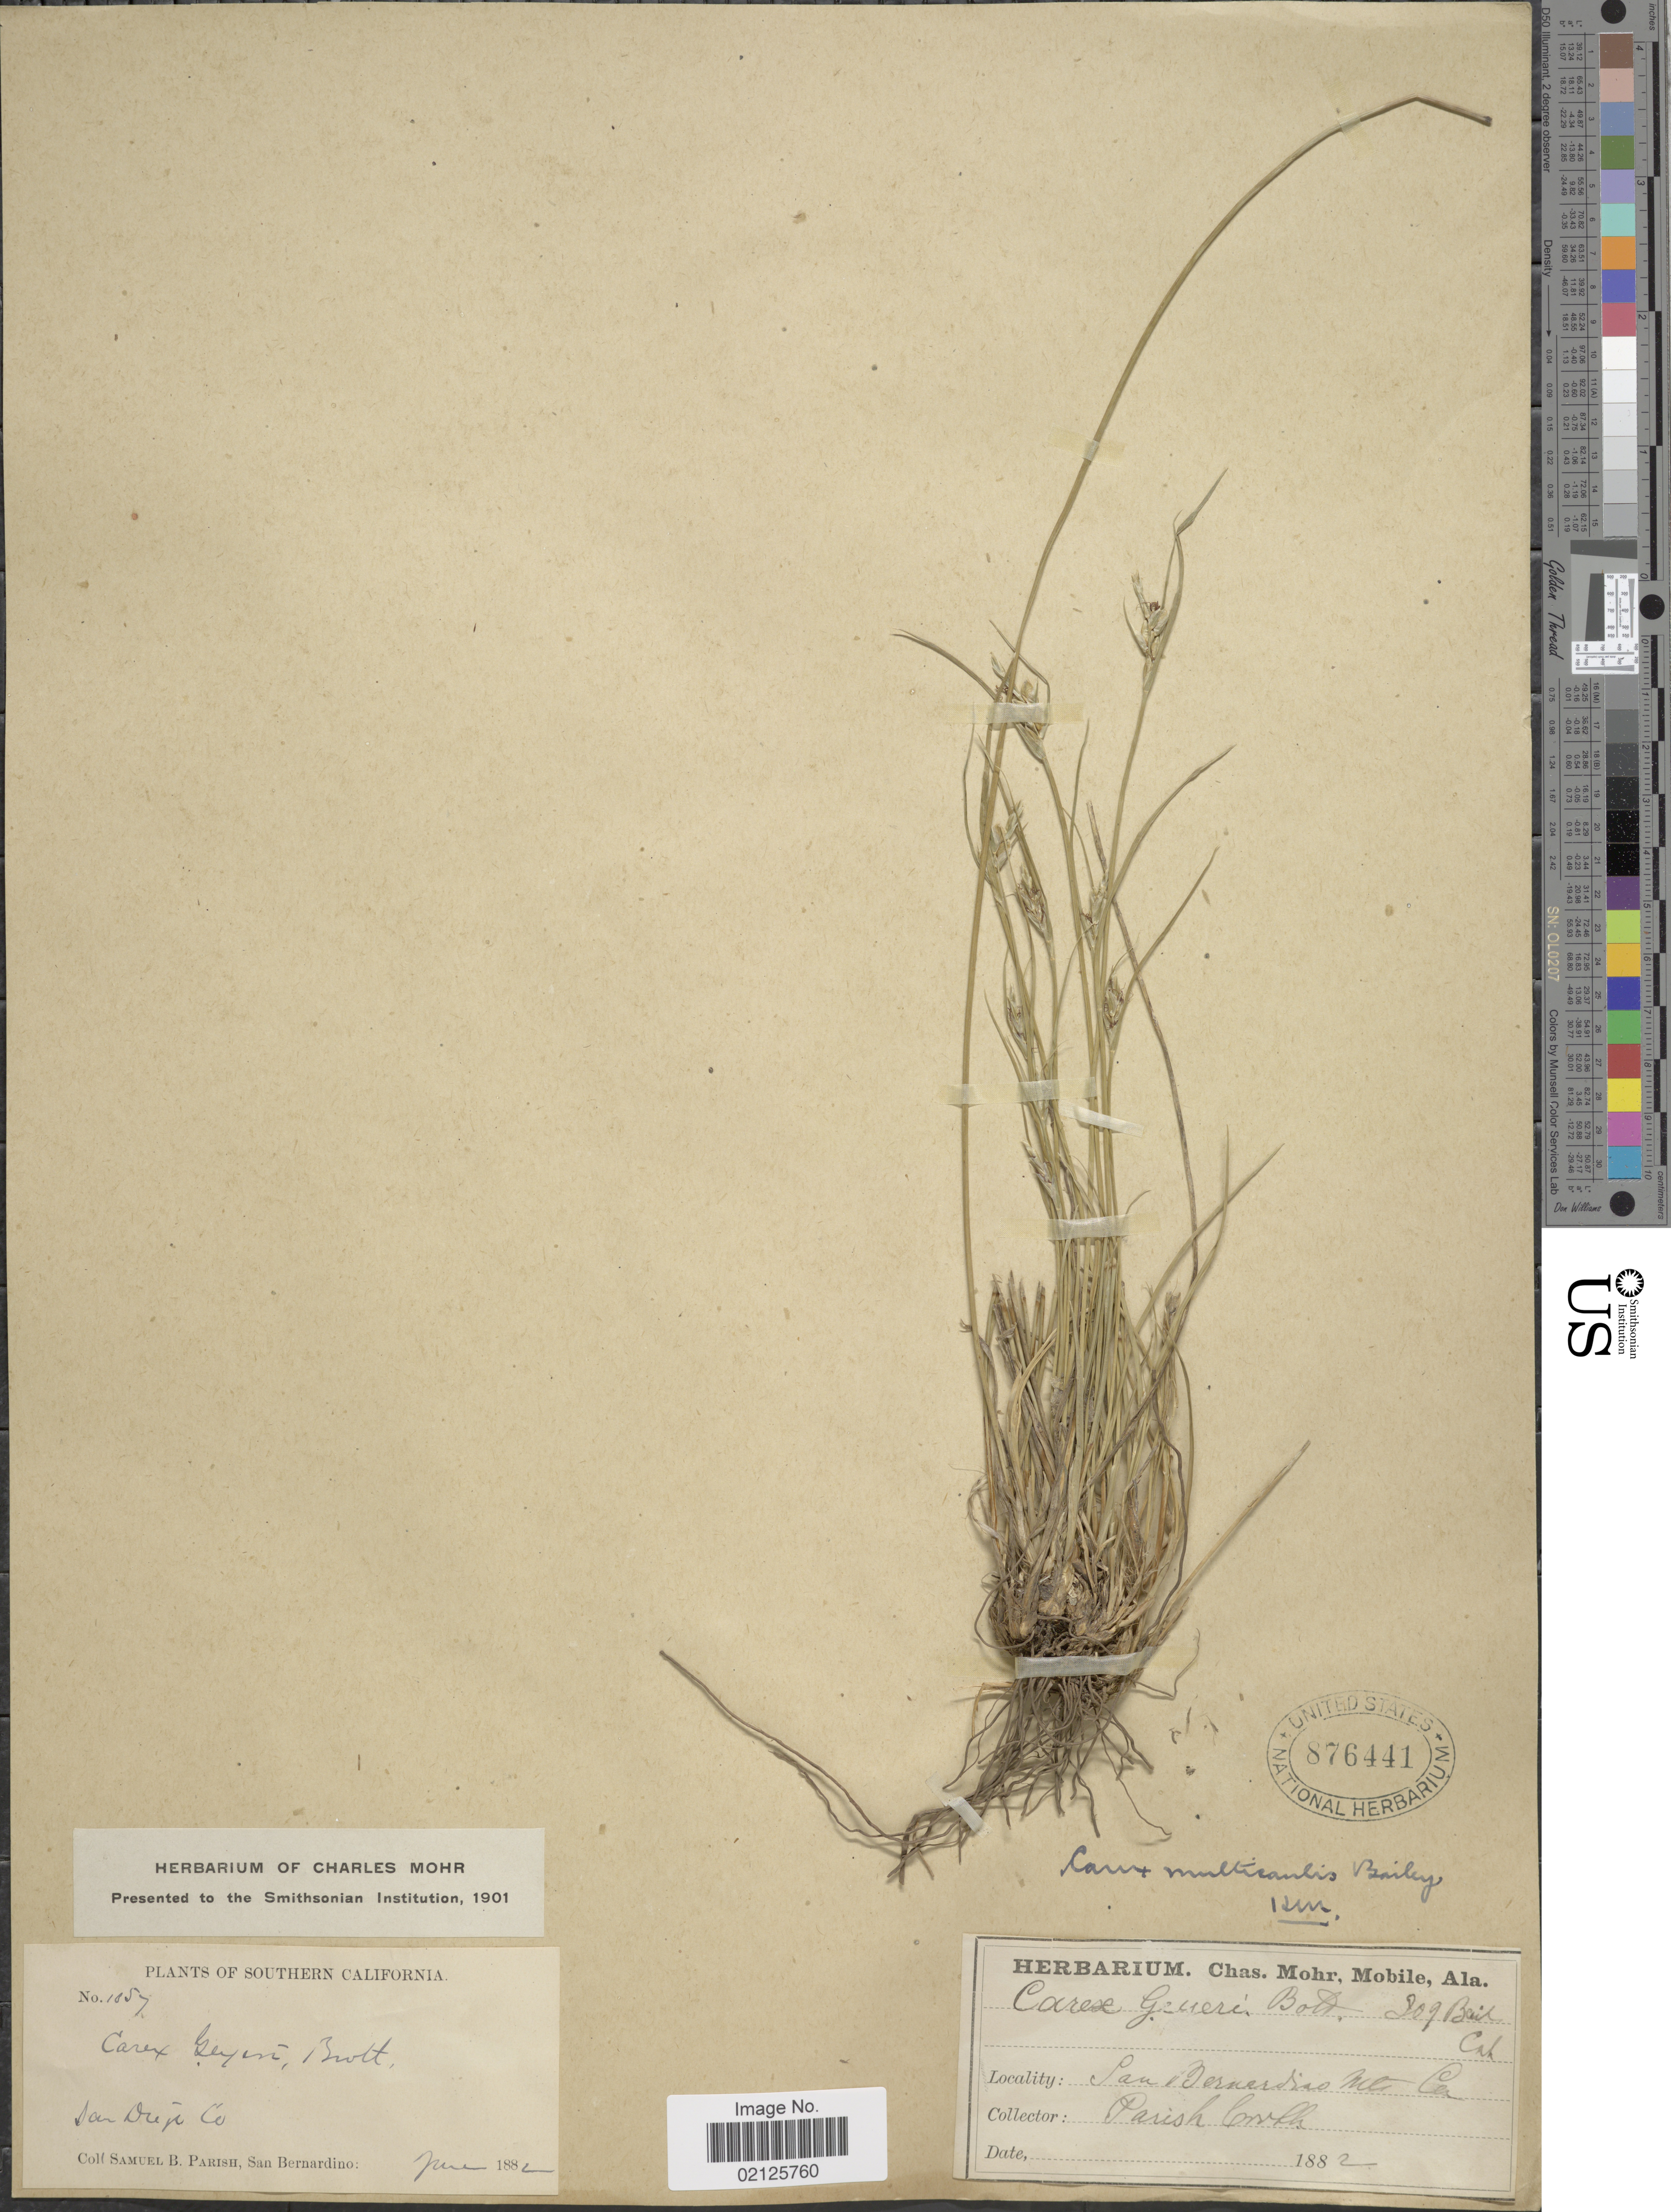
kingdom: Plantae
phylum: Tracheophyta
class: Liliopsida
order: Poales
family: Cyperaceae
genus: Carex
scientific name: Carex multicaulis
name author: L.H. Bailey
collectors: S. B. Parish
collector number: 1857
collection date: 1882-06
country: United States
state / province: California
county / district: San Diego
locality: Southern California, San Diego Co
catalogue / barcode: US 876441